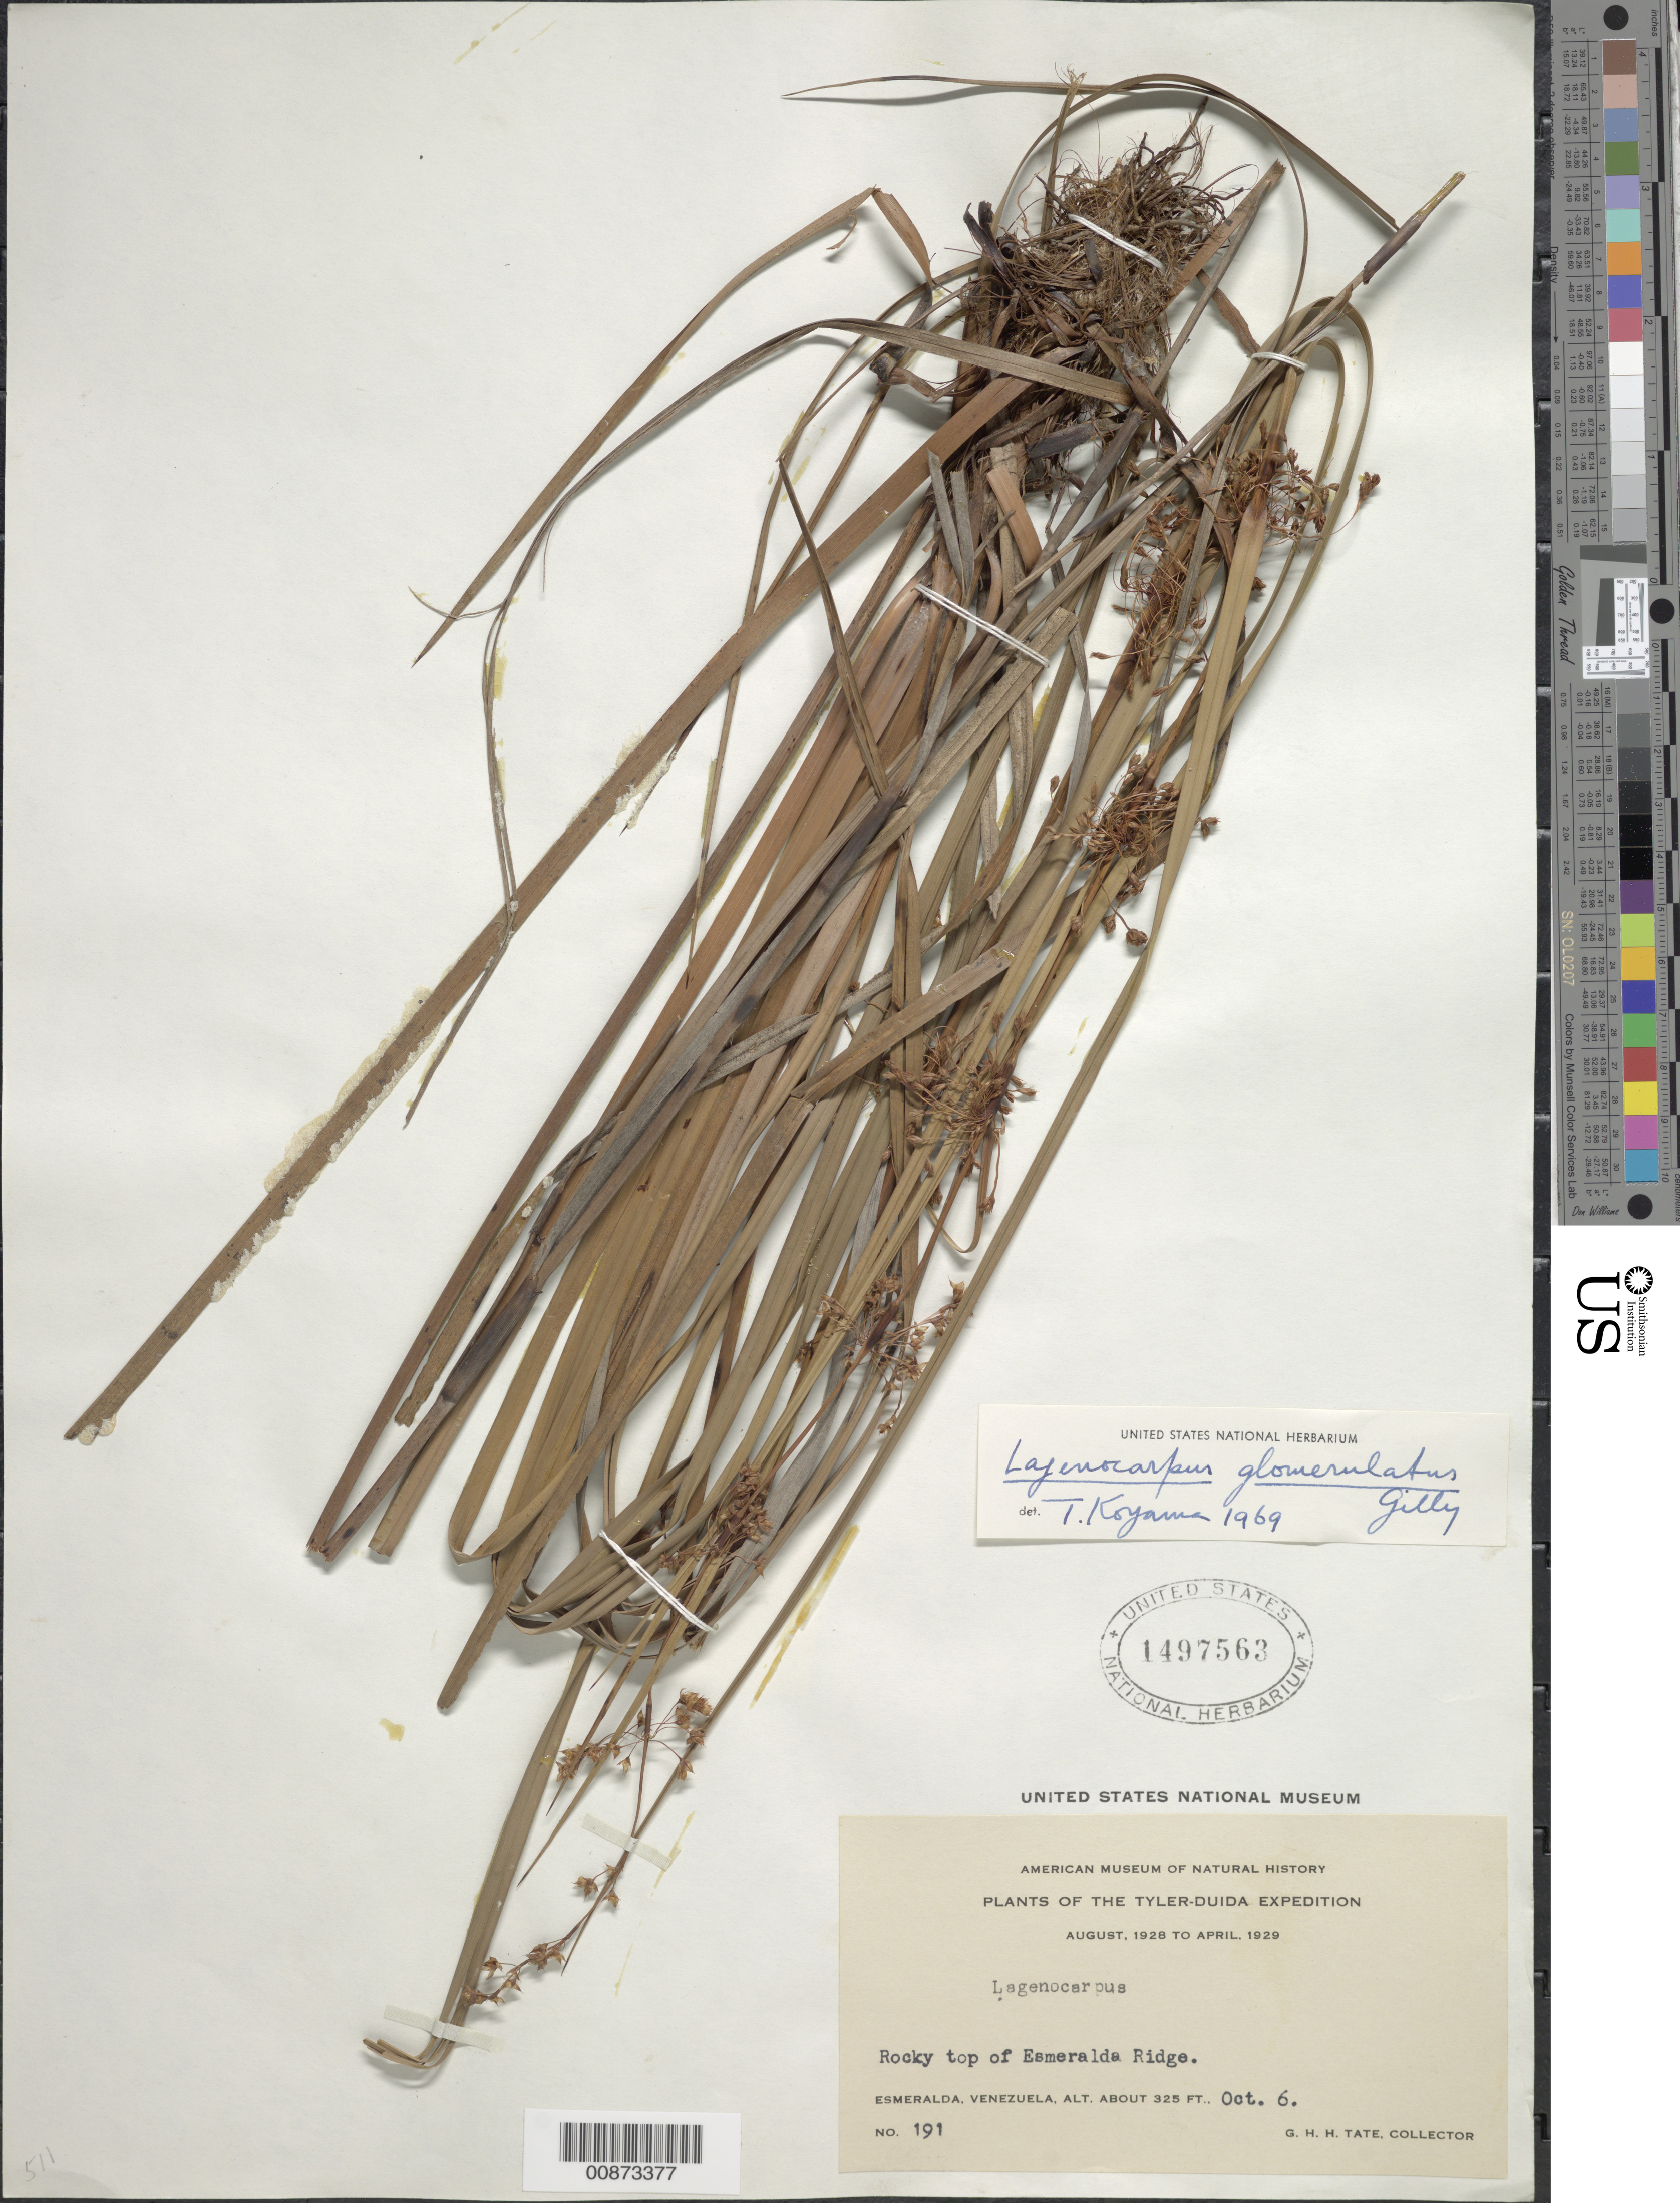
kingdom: Plantae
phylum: Tracheophyta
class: Liliopsida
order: Poales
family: Cyperaceae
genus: Lagenocarpus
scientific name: Lagenocarpus glomerulatus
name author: Gilly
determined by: Koyama, Tetsuo M.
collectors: G. H. H.Tate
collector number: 191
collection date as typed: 6-Oct-28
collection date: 1928-10-06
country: Venezuela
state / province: Amazonas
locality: Esmeralda, top of ridge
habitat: Rocky top of ridge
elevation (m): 99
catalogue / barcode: US 1497563